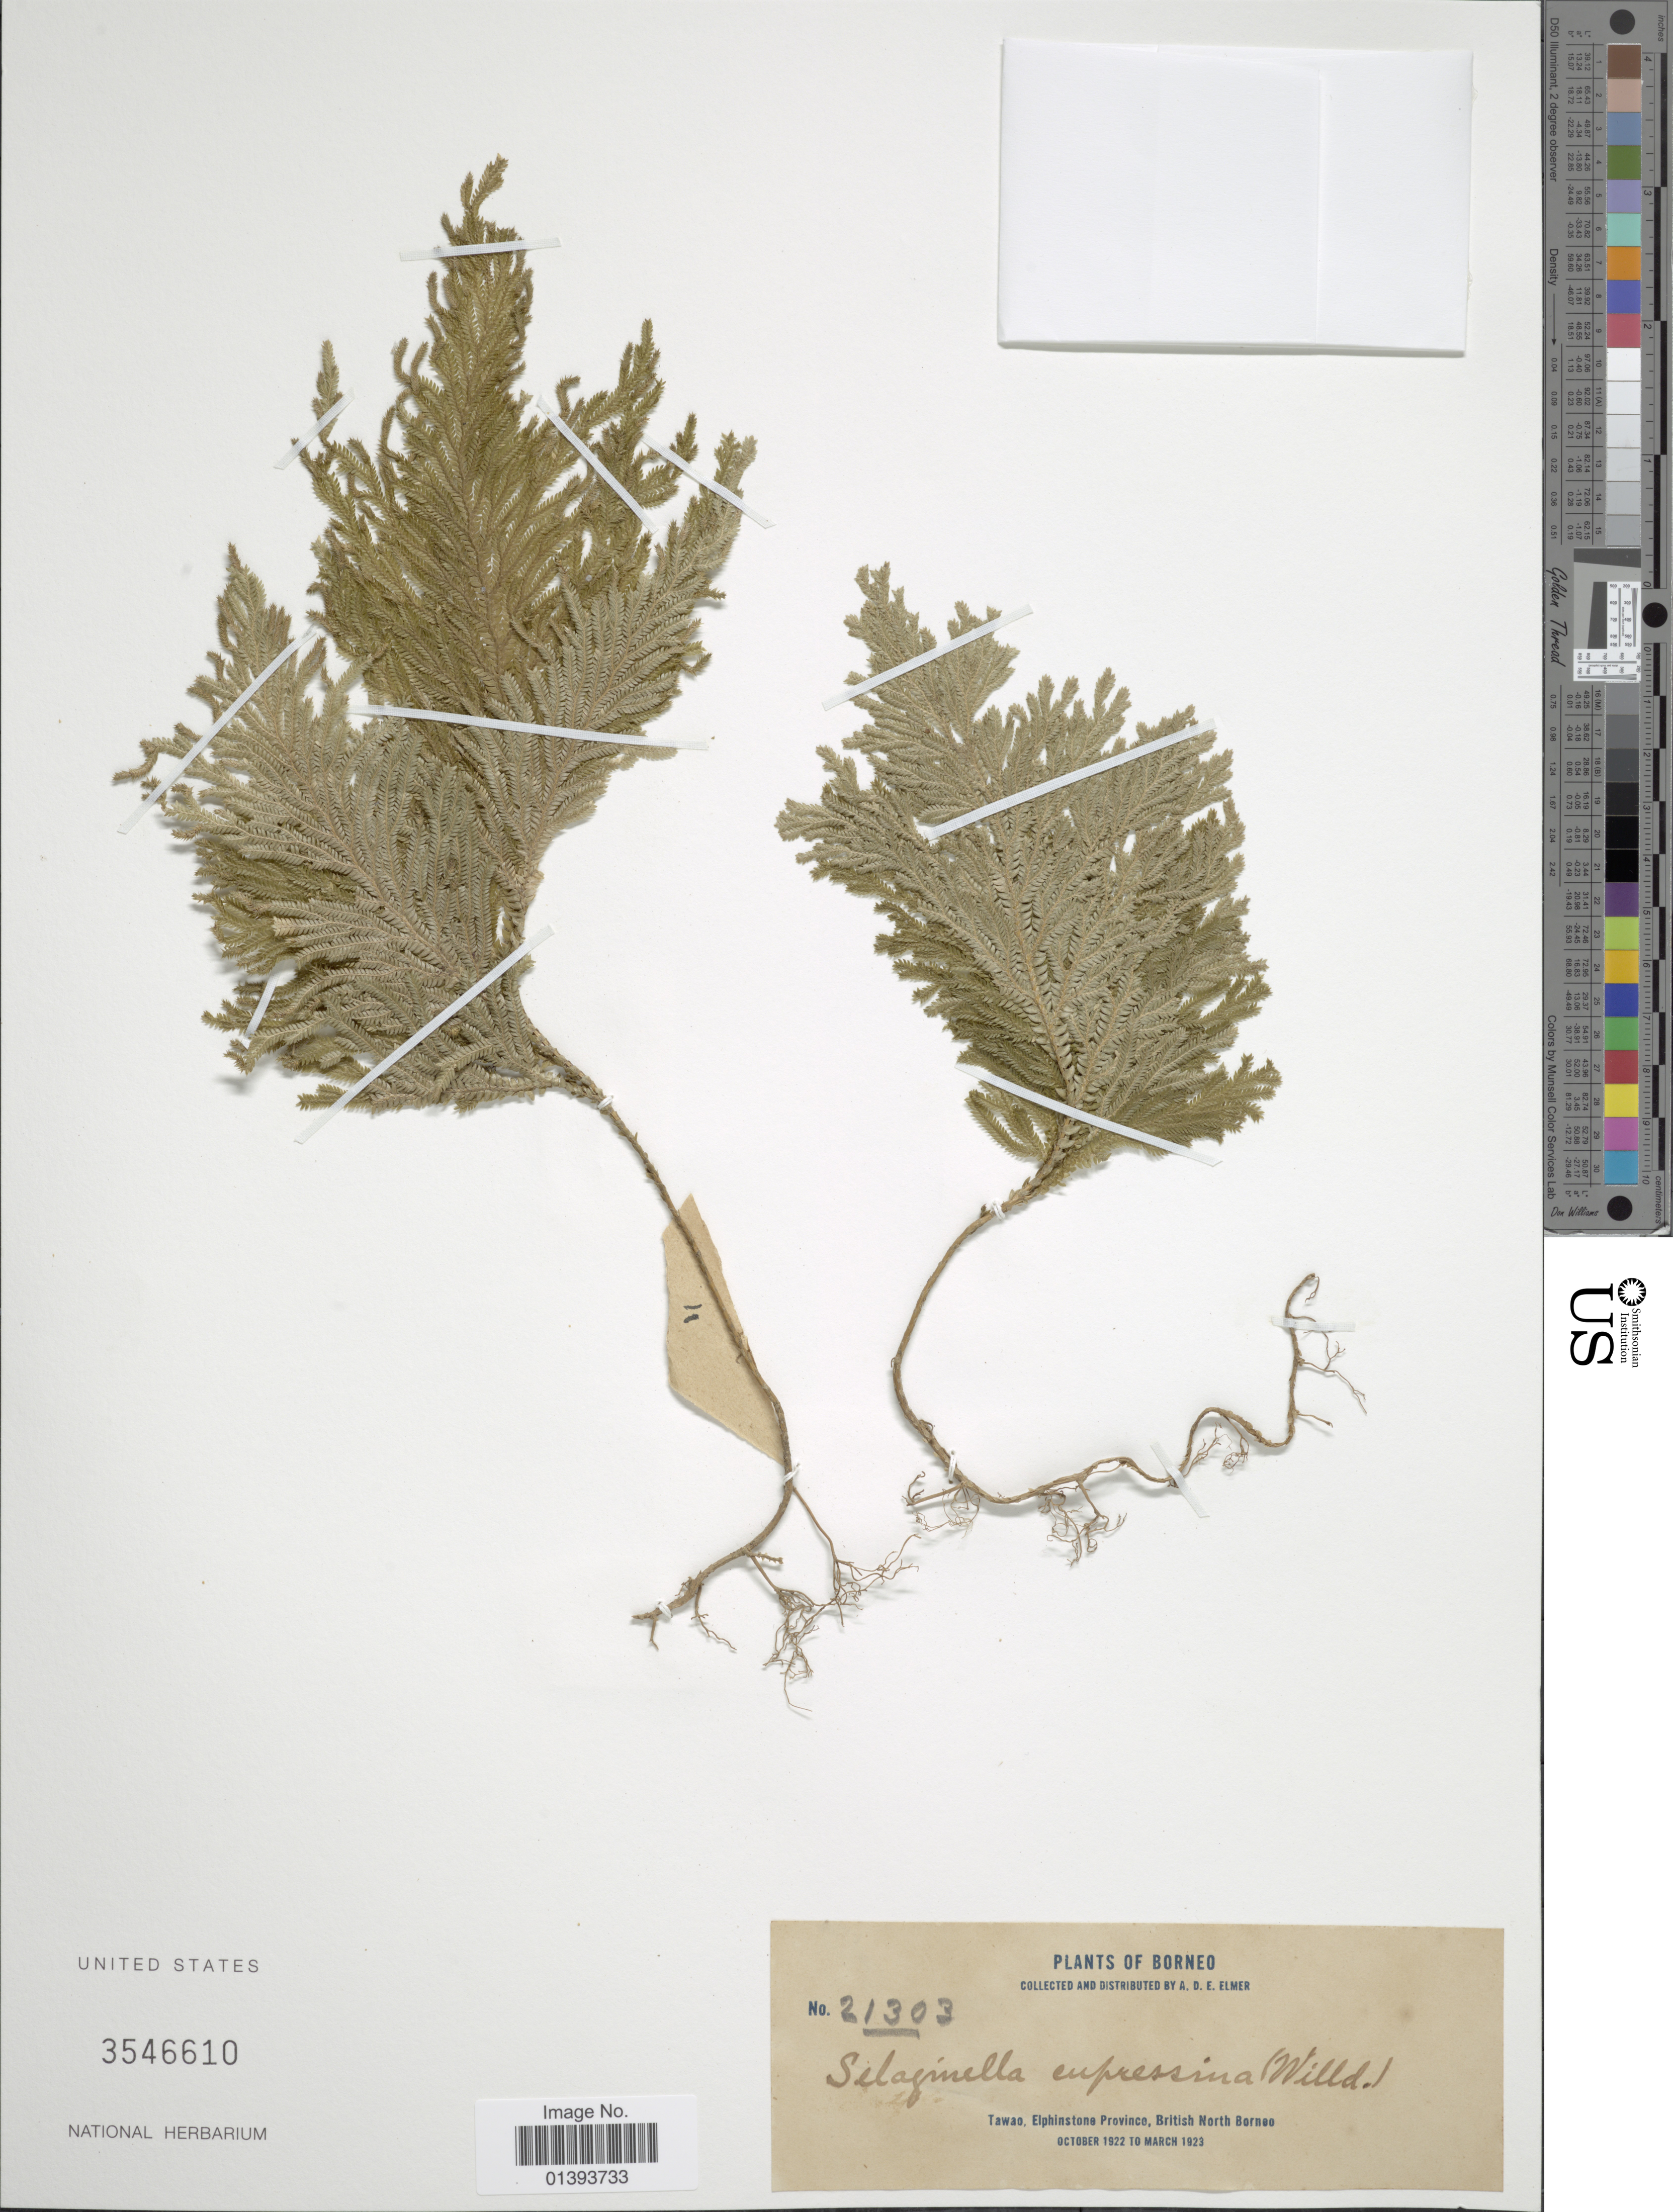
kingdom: Plantae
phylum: Tracheophyta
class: Lycopodiopsida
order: Selaginellales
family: Selaginellaceae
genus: Selaginella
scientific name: Selaginella cupressina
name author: (Willd.) Spring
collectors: A. D. E. Elmer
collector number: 21303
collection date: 1922-10/1923-03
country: Malaysia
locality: Borneo, Tawao, Elphinstone Province, British North Borneo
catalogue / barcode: US 3546610